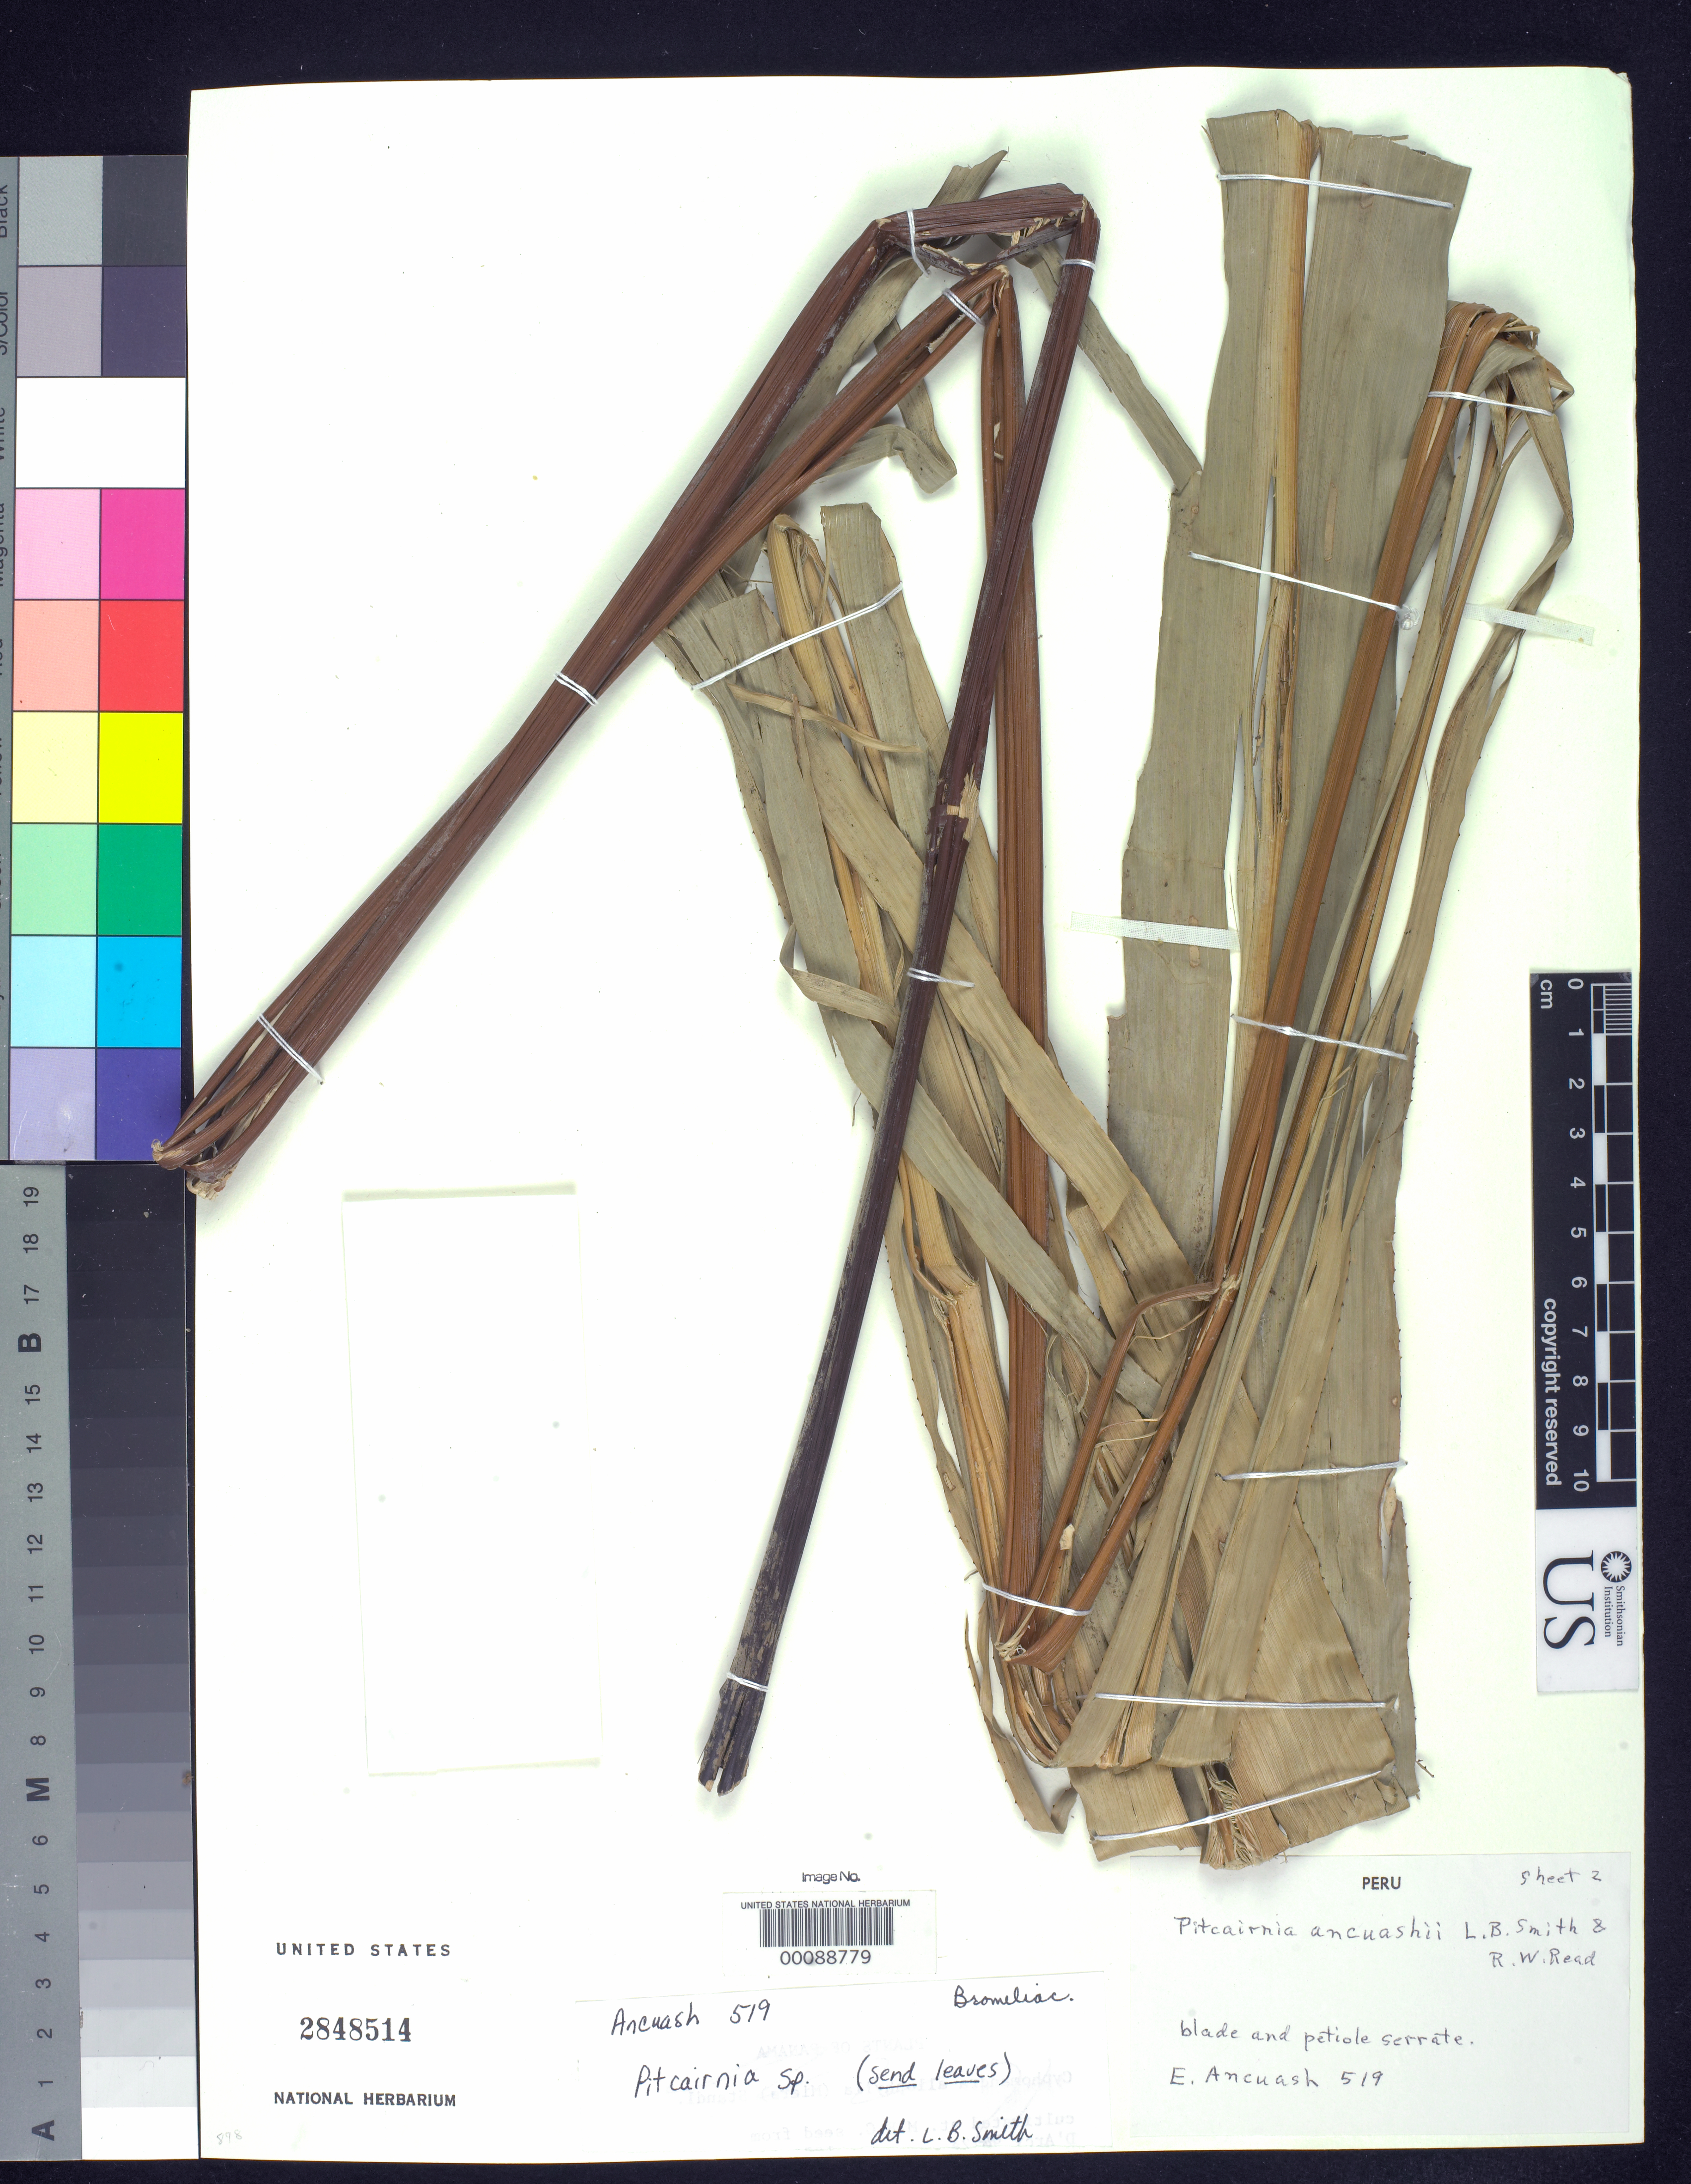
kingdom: Plantae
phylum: Tracheophyta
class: Liliopsida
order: Poales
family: Bromeliaceae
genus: Pitcairnia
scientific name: Pitcairnia ancuashii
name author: L.B. Sm. & Read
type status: Holotype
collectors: E. Ancuash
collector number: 519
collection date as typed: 30 May 1973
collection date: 1973-05-30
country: Peru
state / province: Amazonas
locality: Quebrada Sasa, Río Cenepa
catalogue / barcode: US 2848514